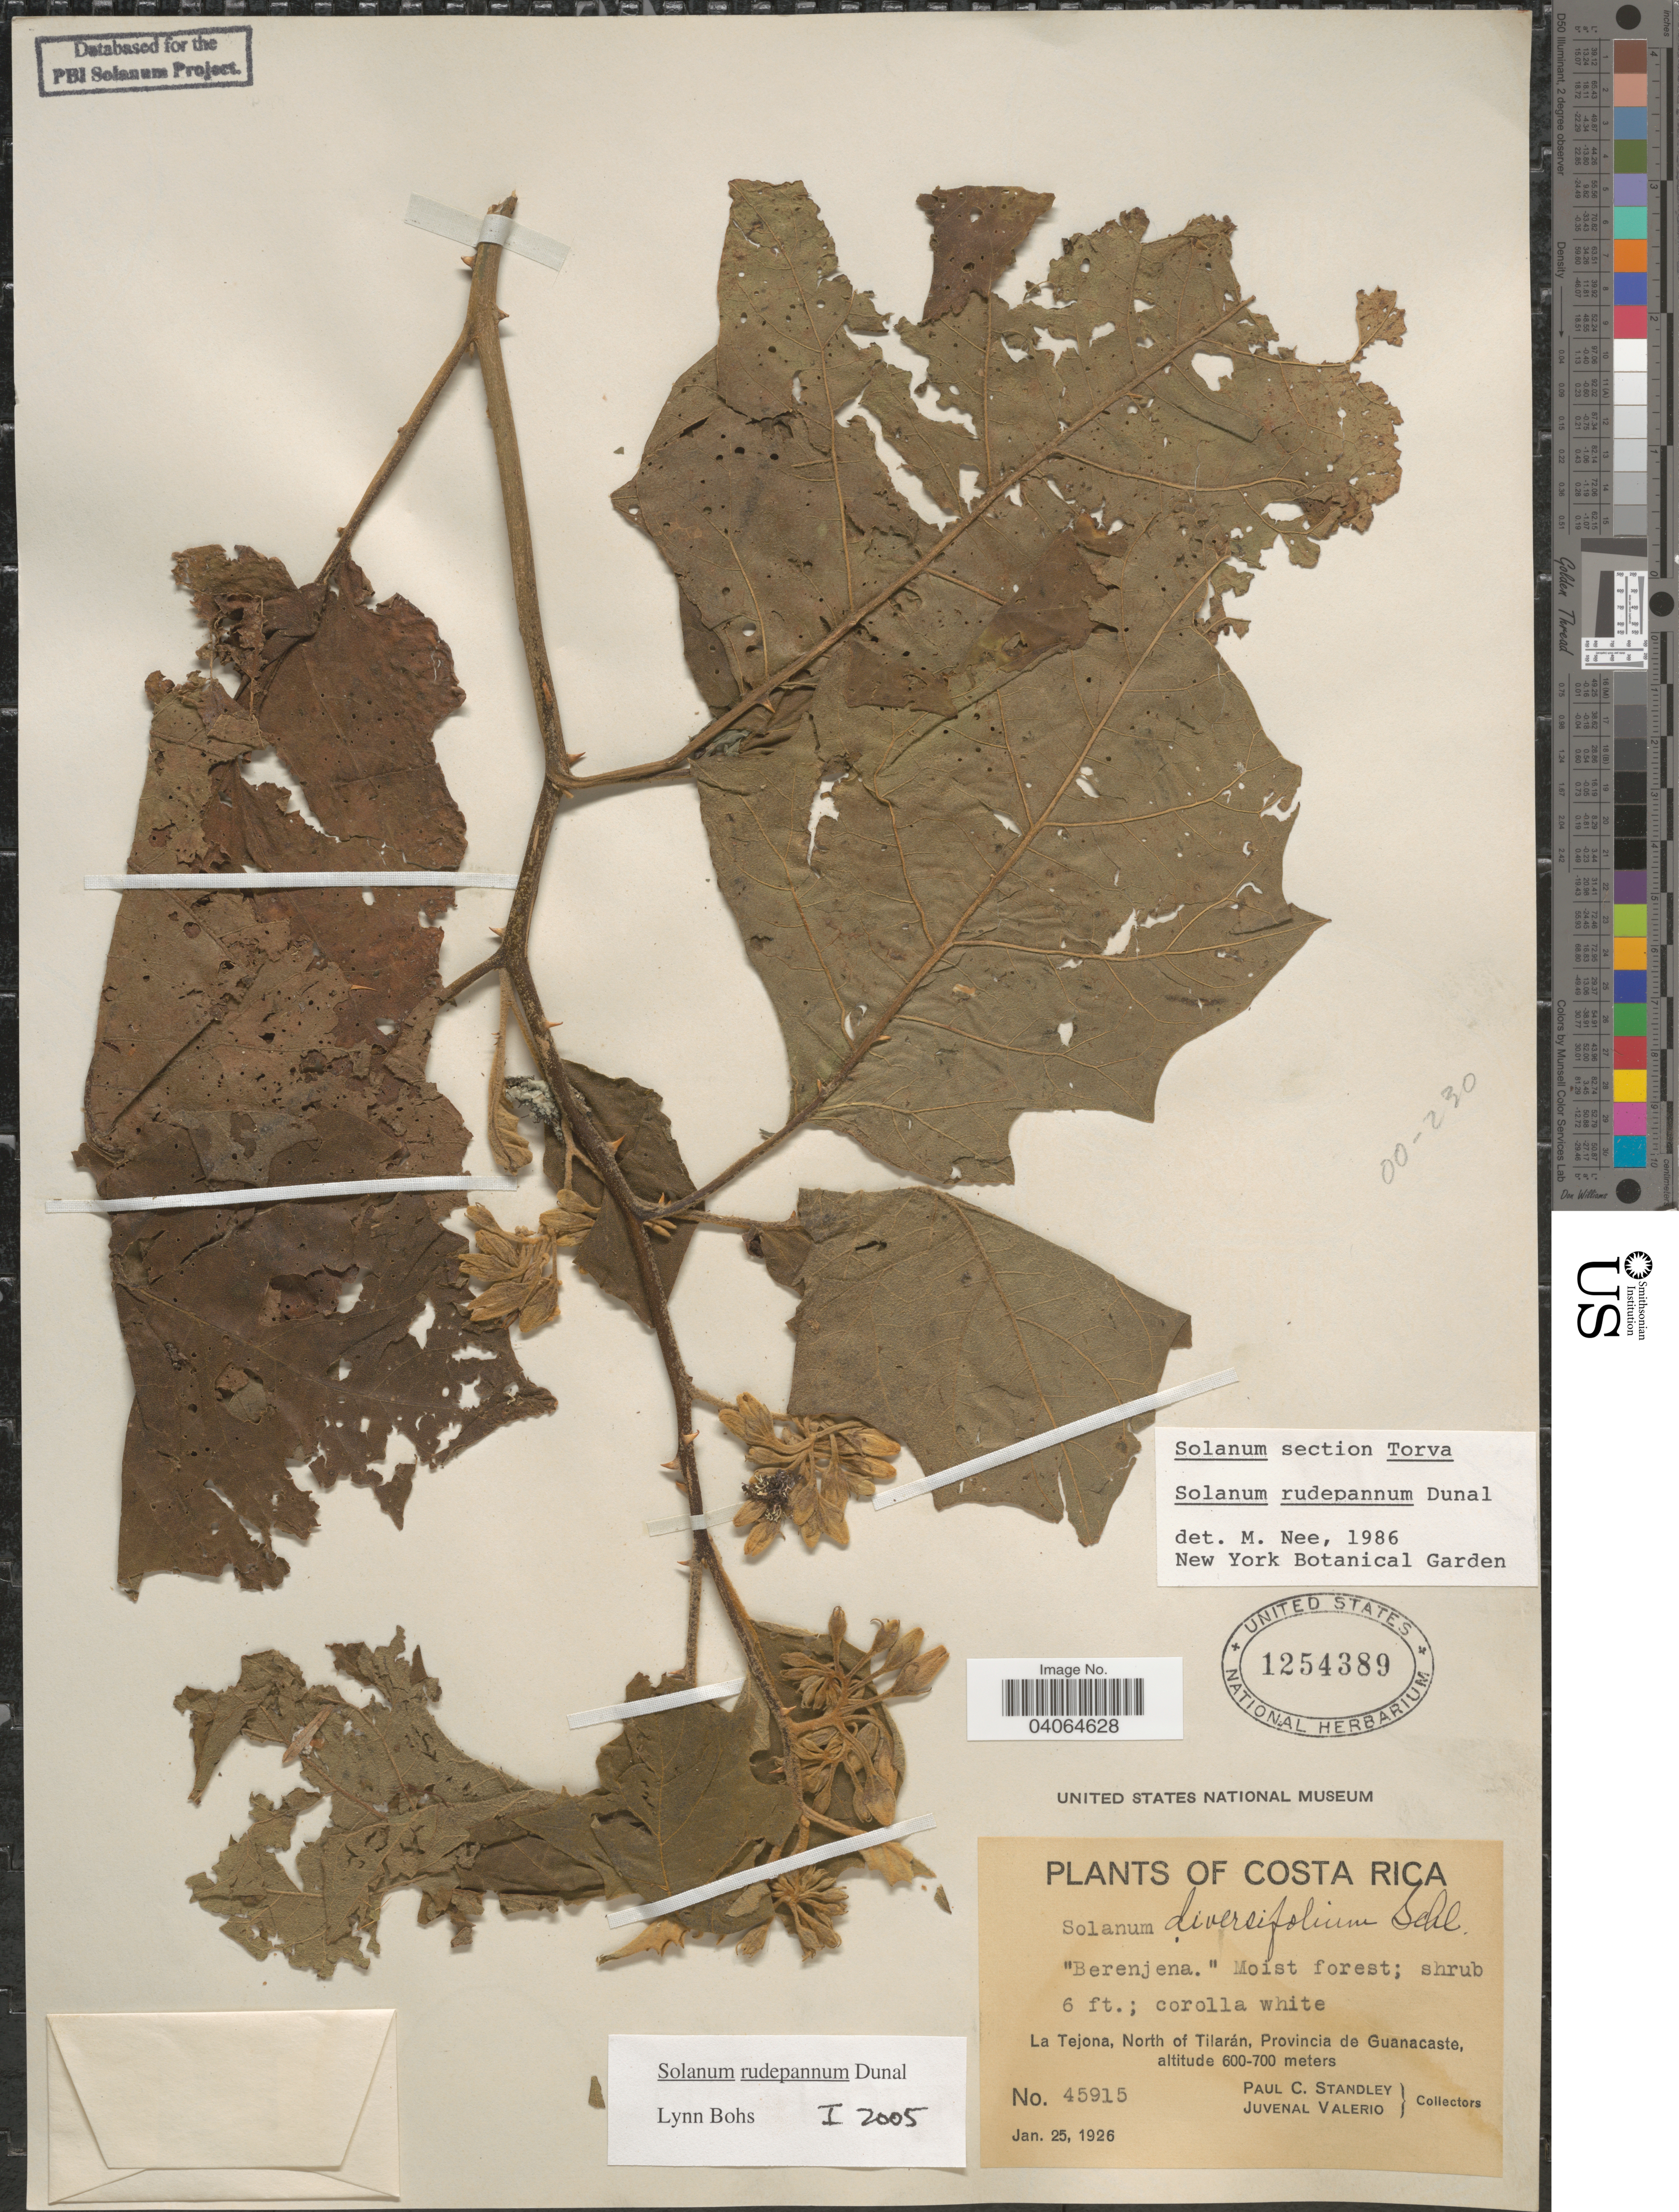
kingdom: Plantae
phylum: Tracheophyta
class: Magnoliopsida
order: Solanales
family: Solanaceae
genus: Solanum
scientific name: Solanum rudepannum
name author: Dunal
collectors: P. C. Standley & J. Valerio R.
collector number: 45915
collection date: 1926-01-25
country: Costa Rica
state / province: Guanacaste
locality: La Tejona, North of Tilarán.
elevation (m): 600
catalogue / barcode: US 1254389